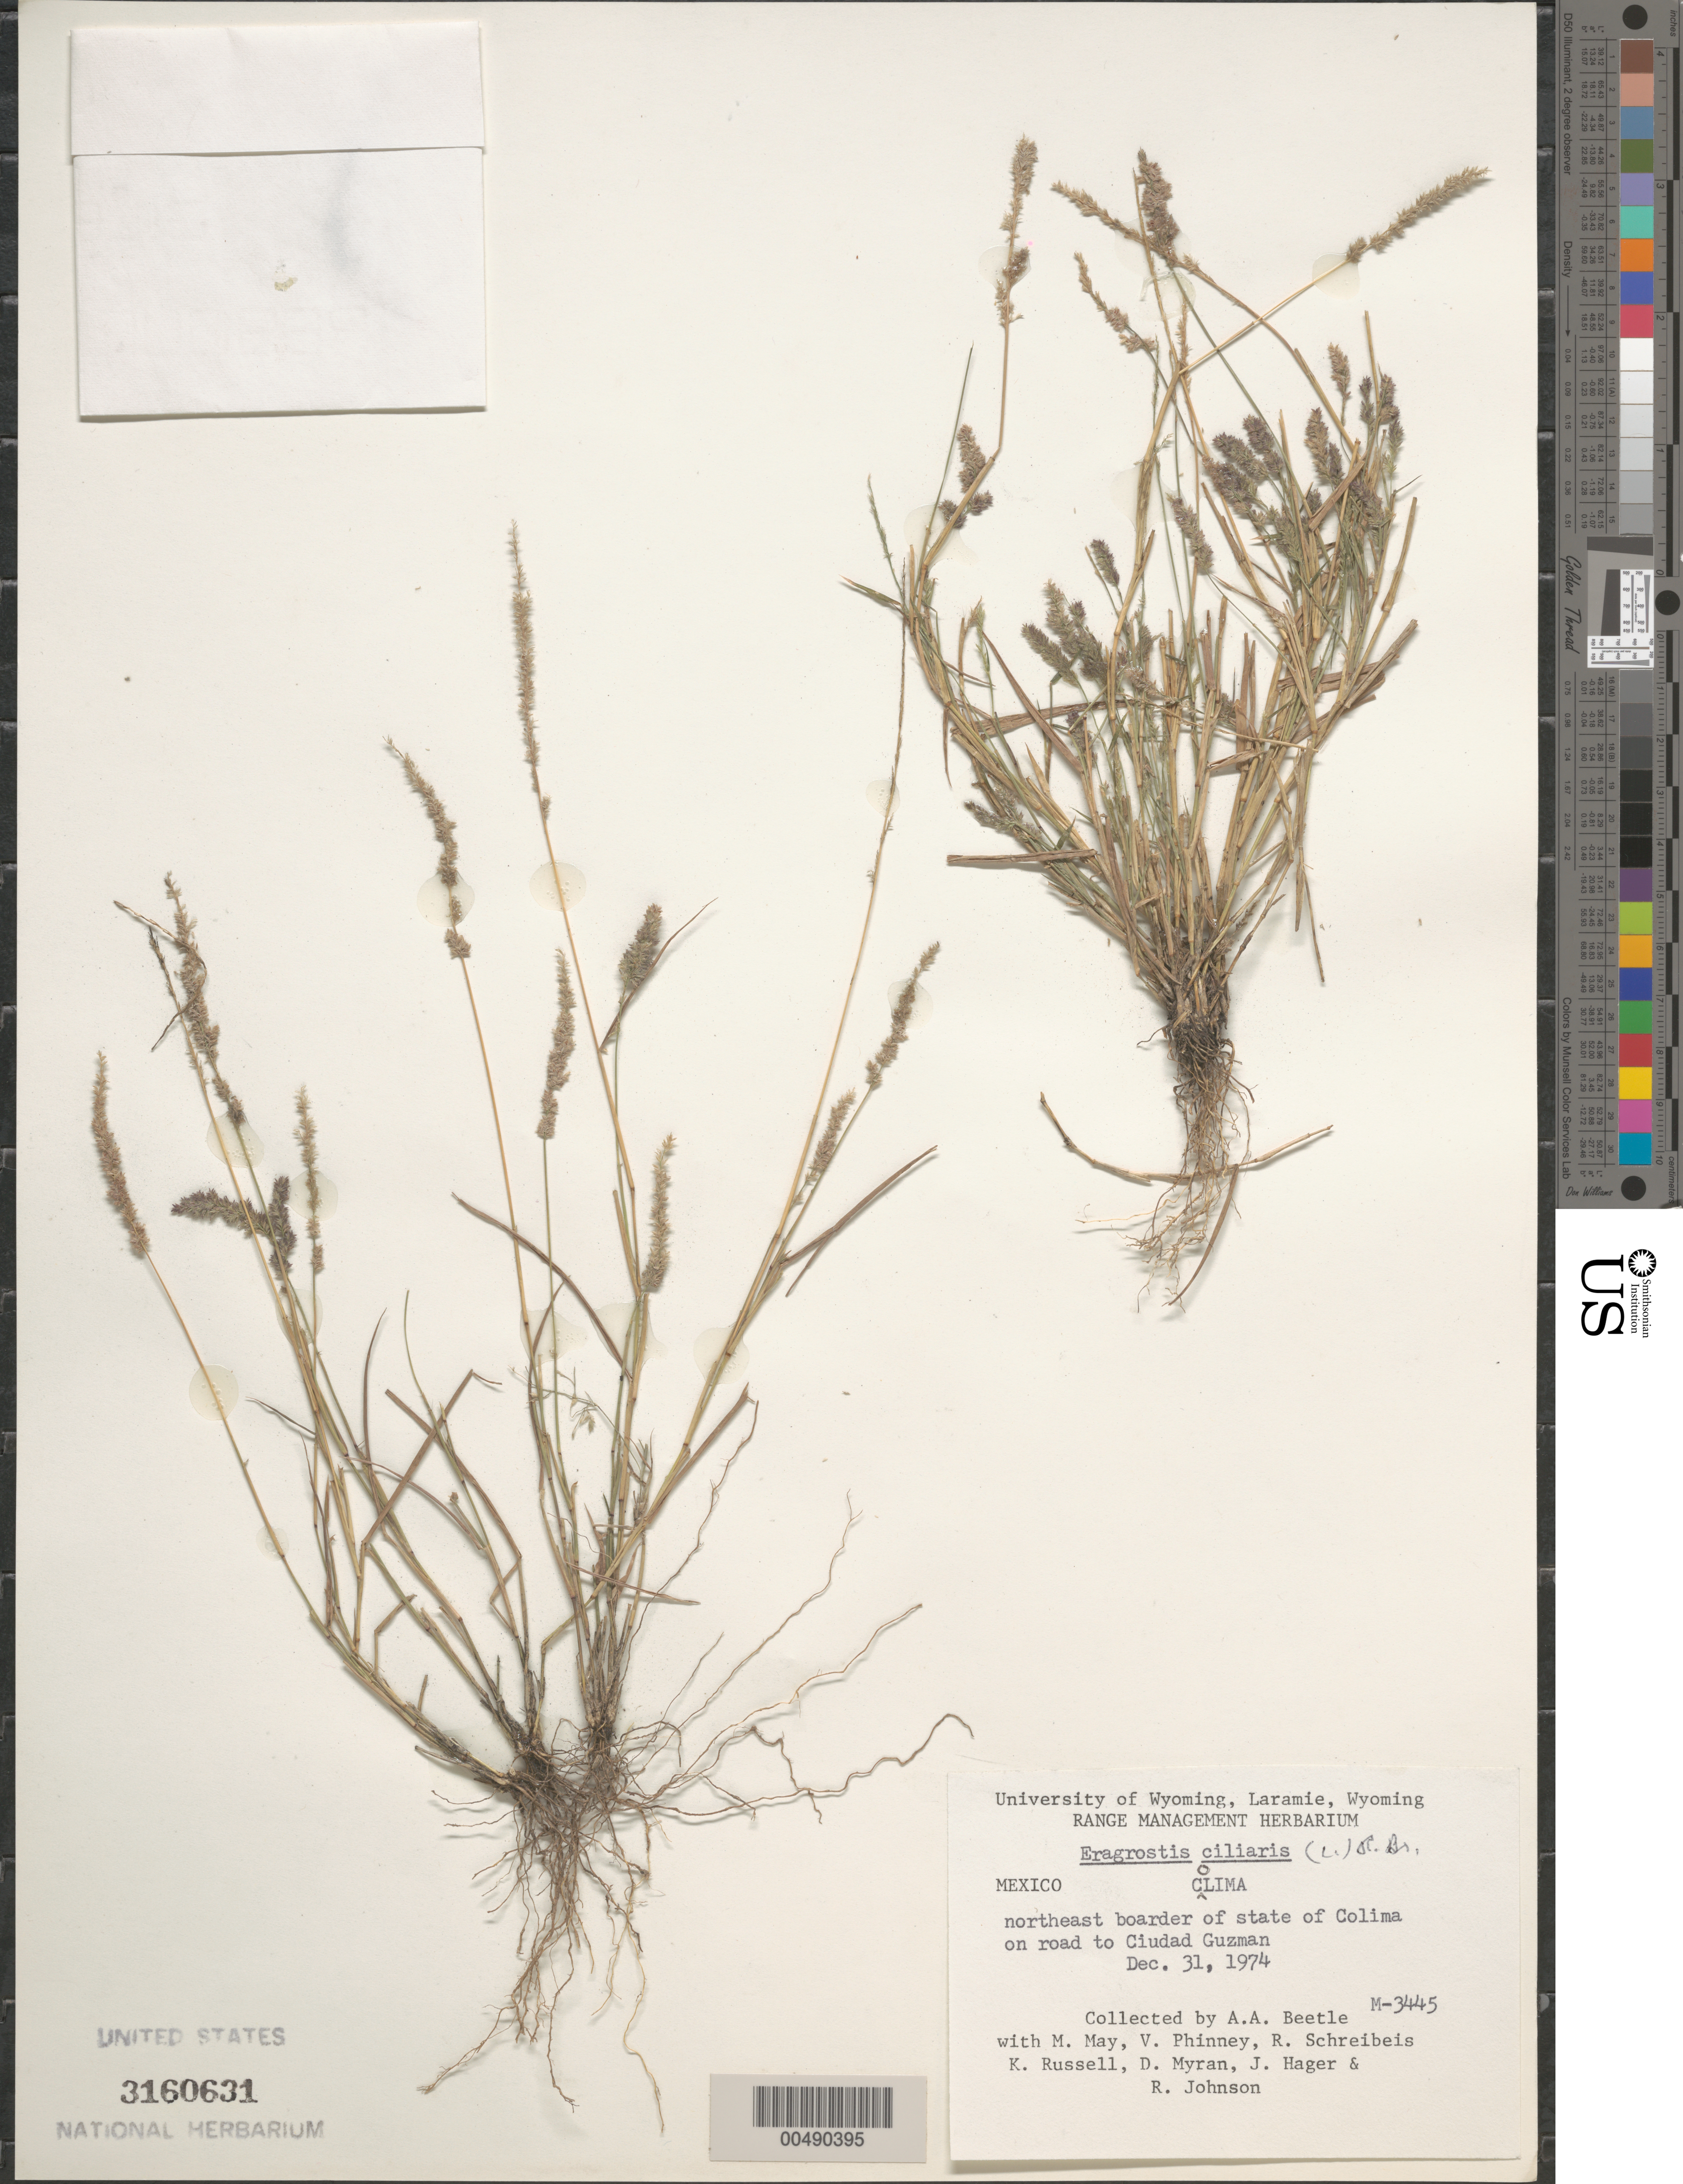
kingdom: Plantae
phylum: Tracheophyta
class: Liliopsida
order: Poales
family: Poaceae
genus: Eragrostis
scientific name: Eragrostis ciliaris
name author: (L.) R. Br.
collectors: A. A. Beetle, M. May, V. Phinney & R. Schreibeis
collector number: M-3445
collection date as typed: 31 Dec 1974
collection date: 1974-12-31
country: Mexico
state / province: Colima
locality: NE border of state of Colima on rd to Ciudad Guzman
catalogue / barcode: US 3160631